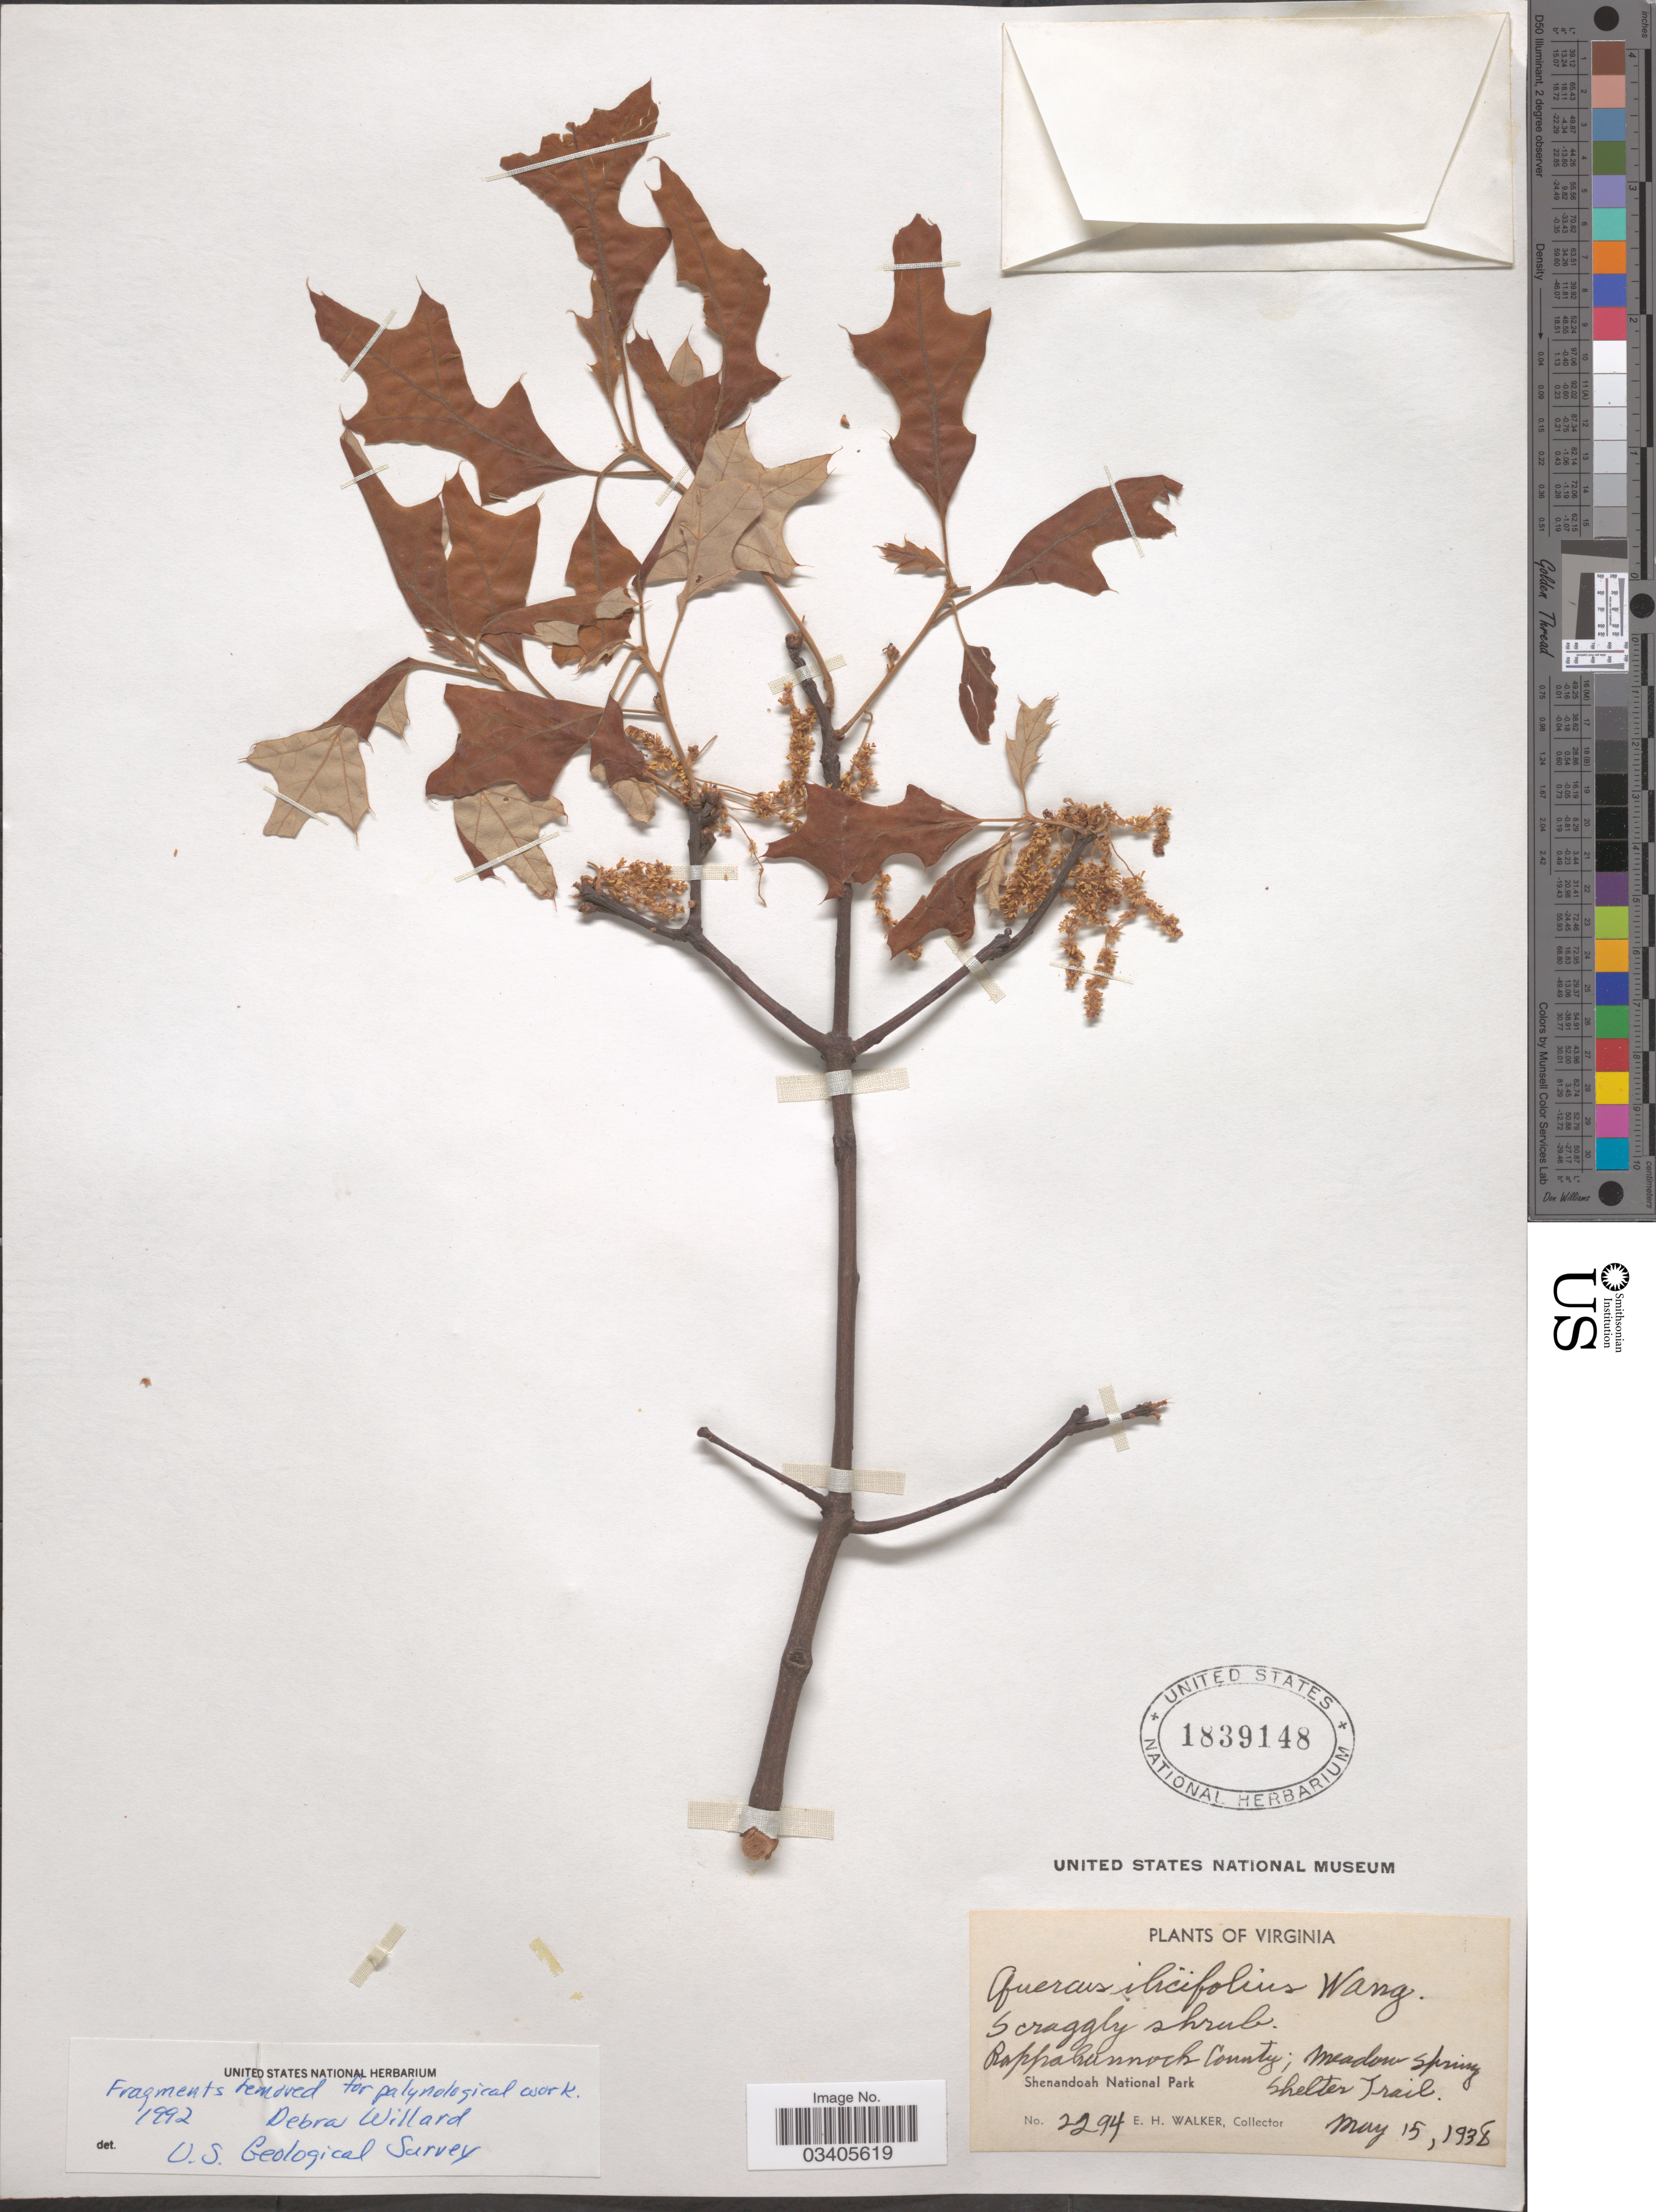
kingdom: Plantae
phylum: Tracheophyta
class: Magnoliopsida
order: Fagales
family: Fagaceae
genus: Quercus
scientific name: Quercus ilicifolia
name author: Wangenh.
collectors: E. H. Walker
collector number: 2294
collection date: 1938-05-15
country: United States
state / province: Virginia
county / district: Rappahannock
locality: Rappahannock County; meadow spring. Shelter Trail. Shenandoah National Park.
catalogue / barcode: US 1839148